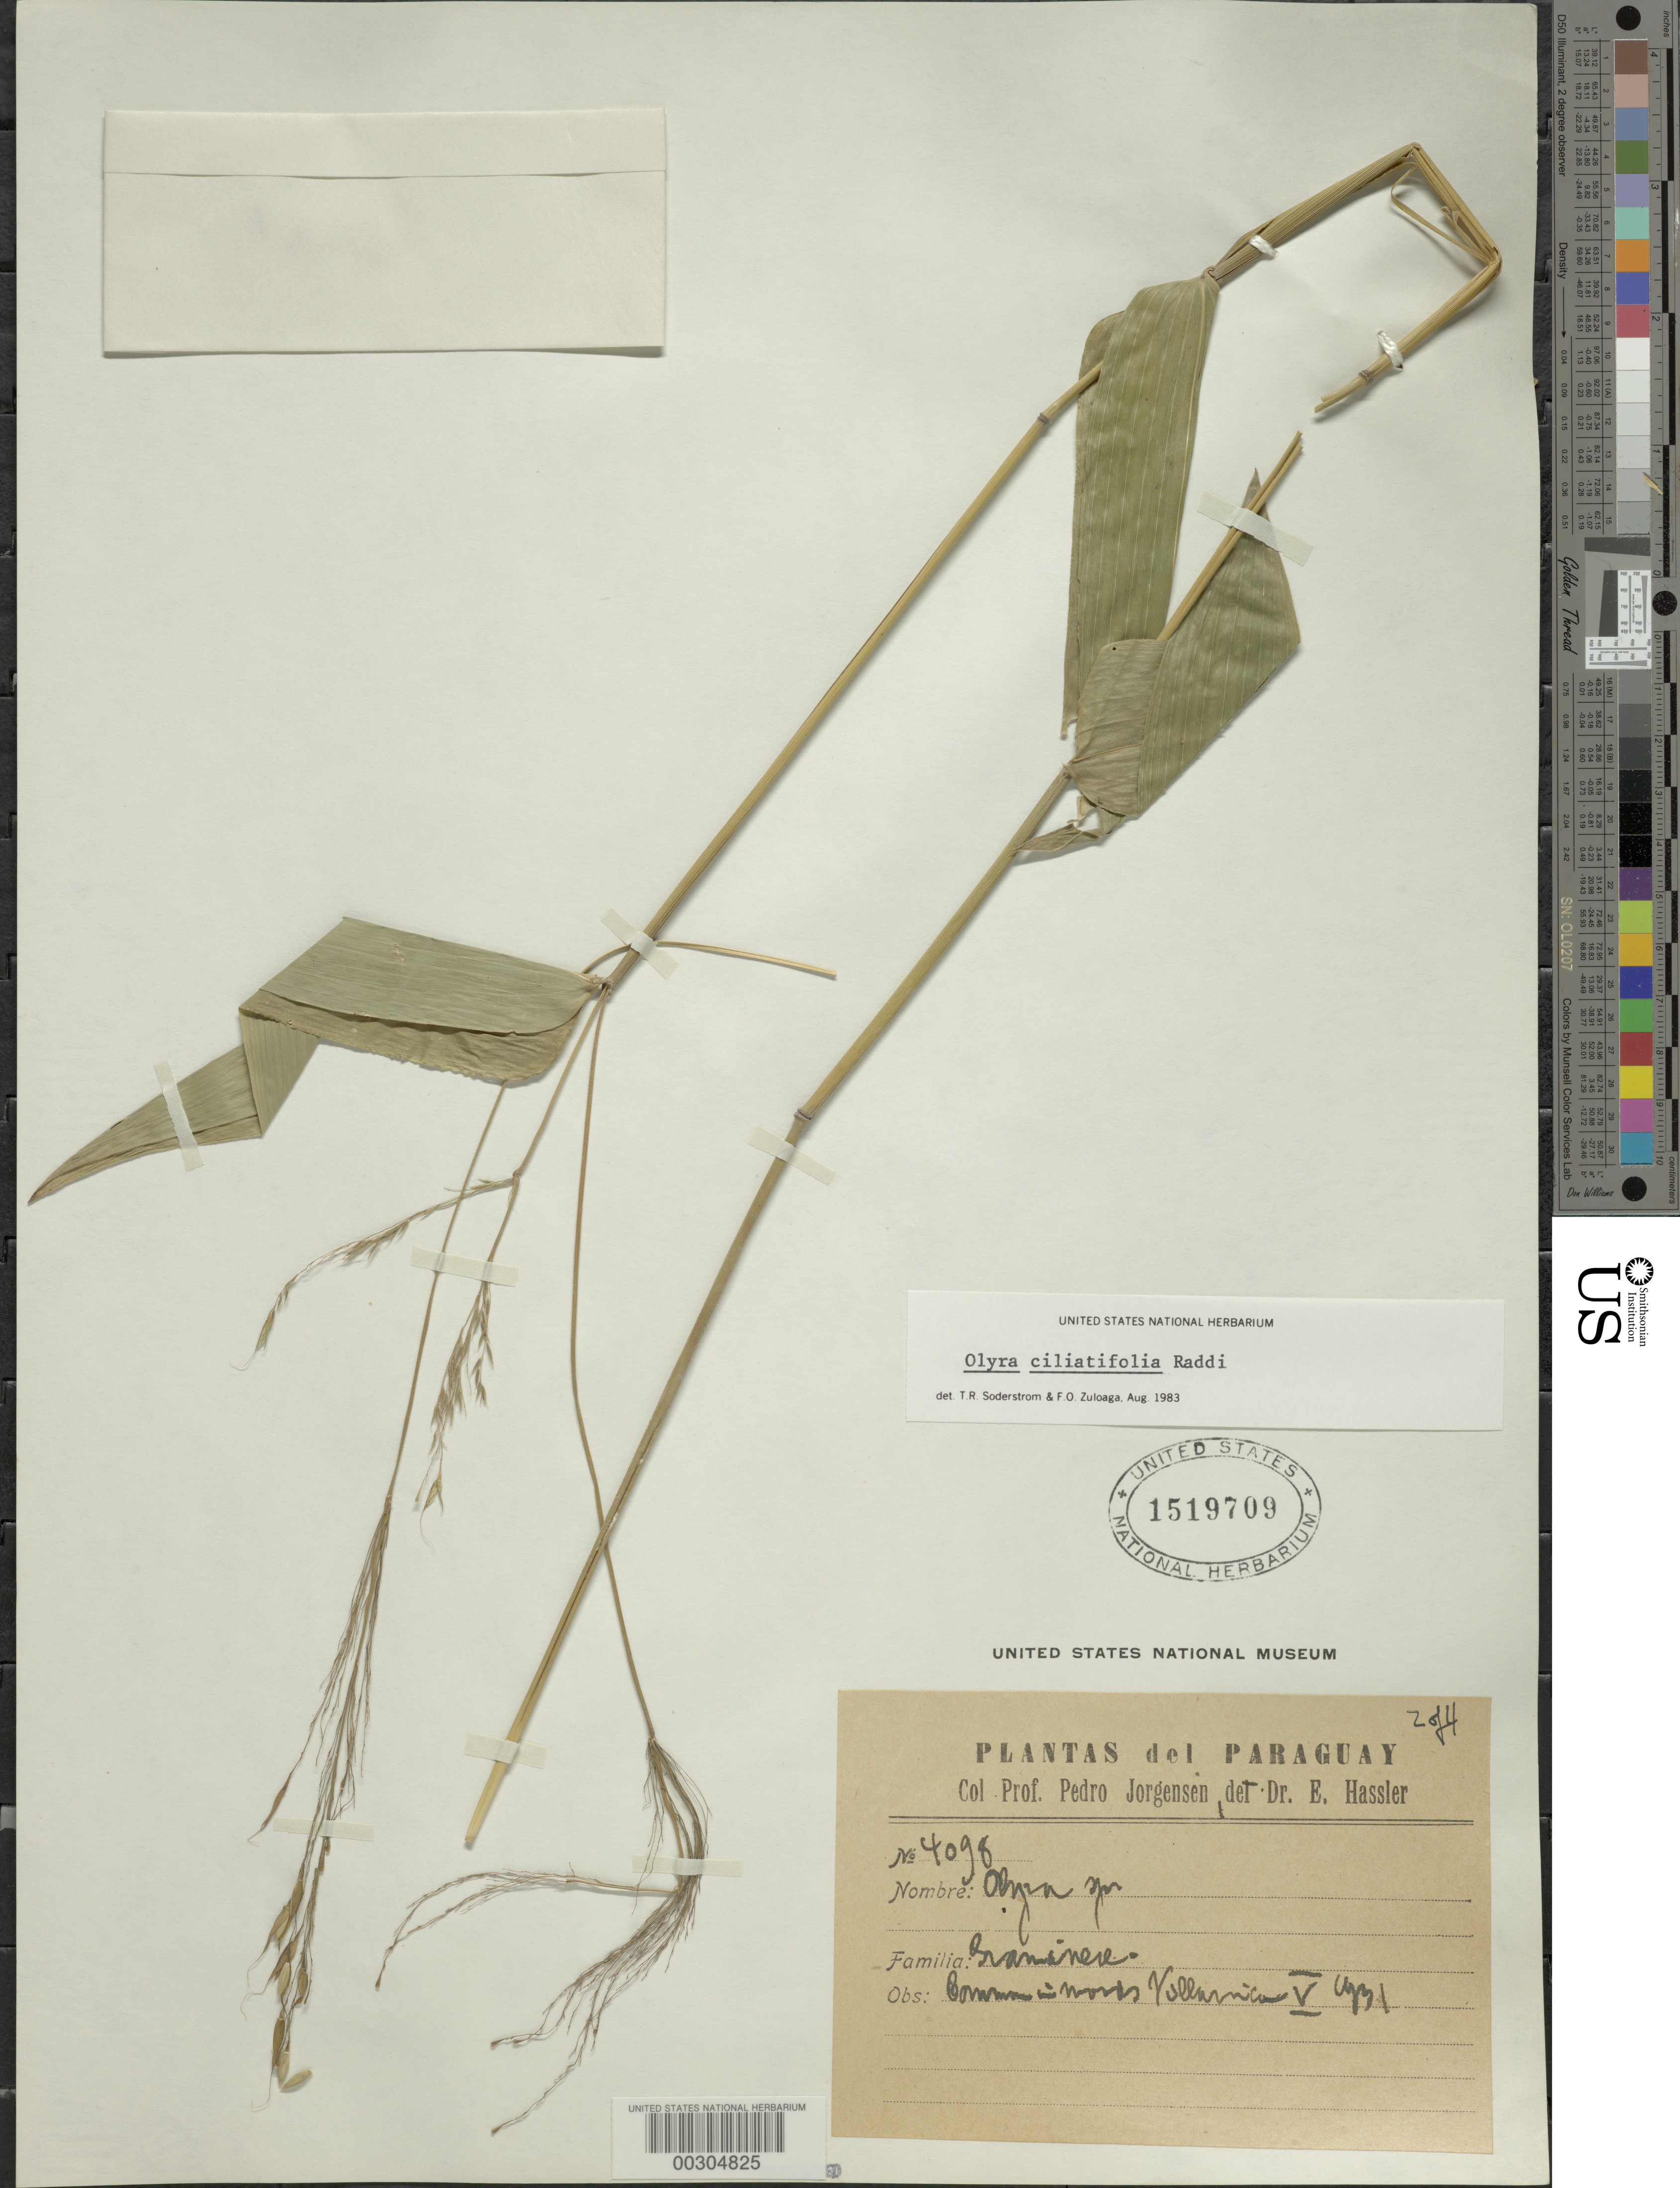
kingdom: Plantae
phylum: Tracheophyta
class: Liliopsida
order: Poales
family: Poaceae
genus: Olyra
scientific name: Olyra ciliatifolia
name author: Raddi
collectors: P. Jorgensen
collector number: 4098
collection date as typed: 02 Feb 1929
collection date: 1929-02-02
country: Paraguay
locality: Villarrica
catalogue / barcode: US 1519709